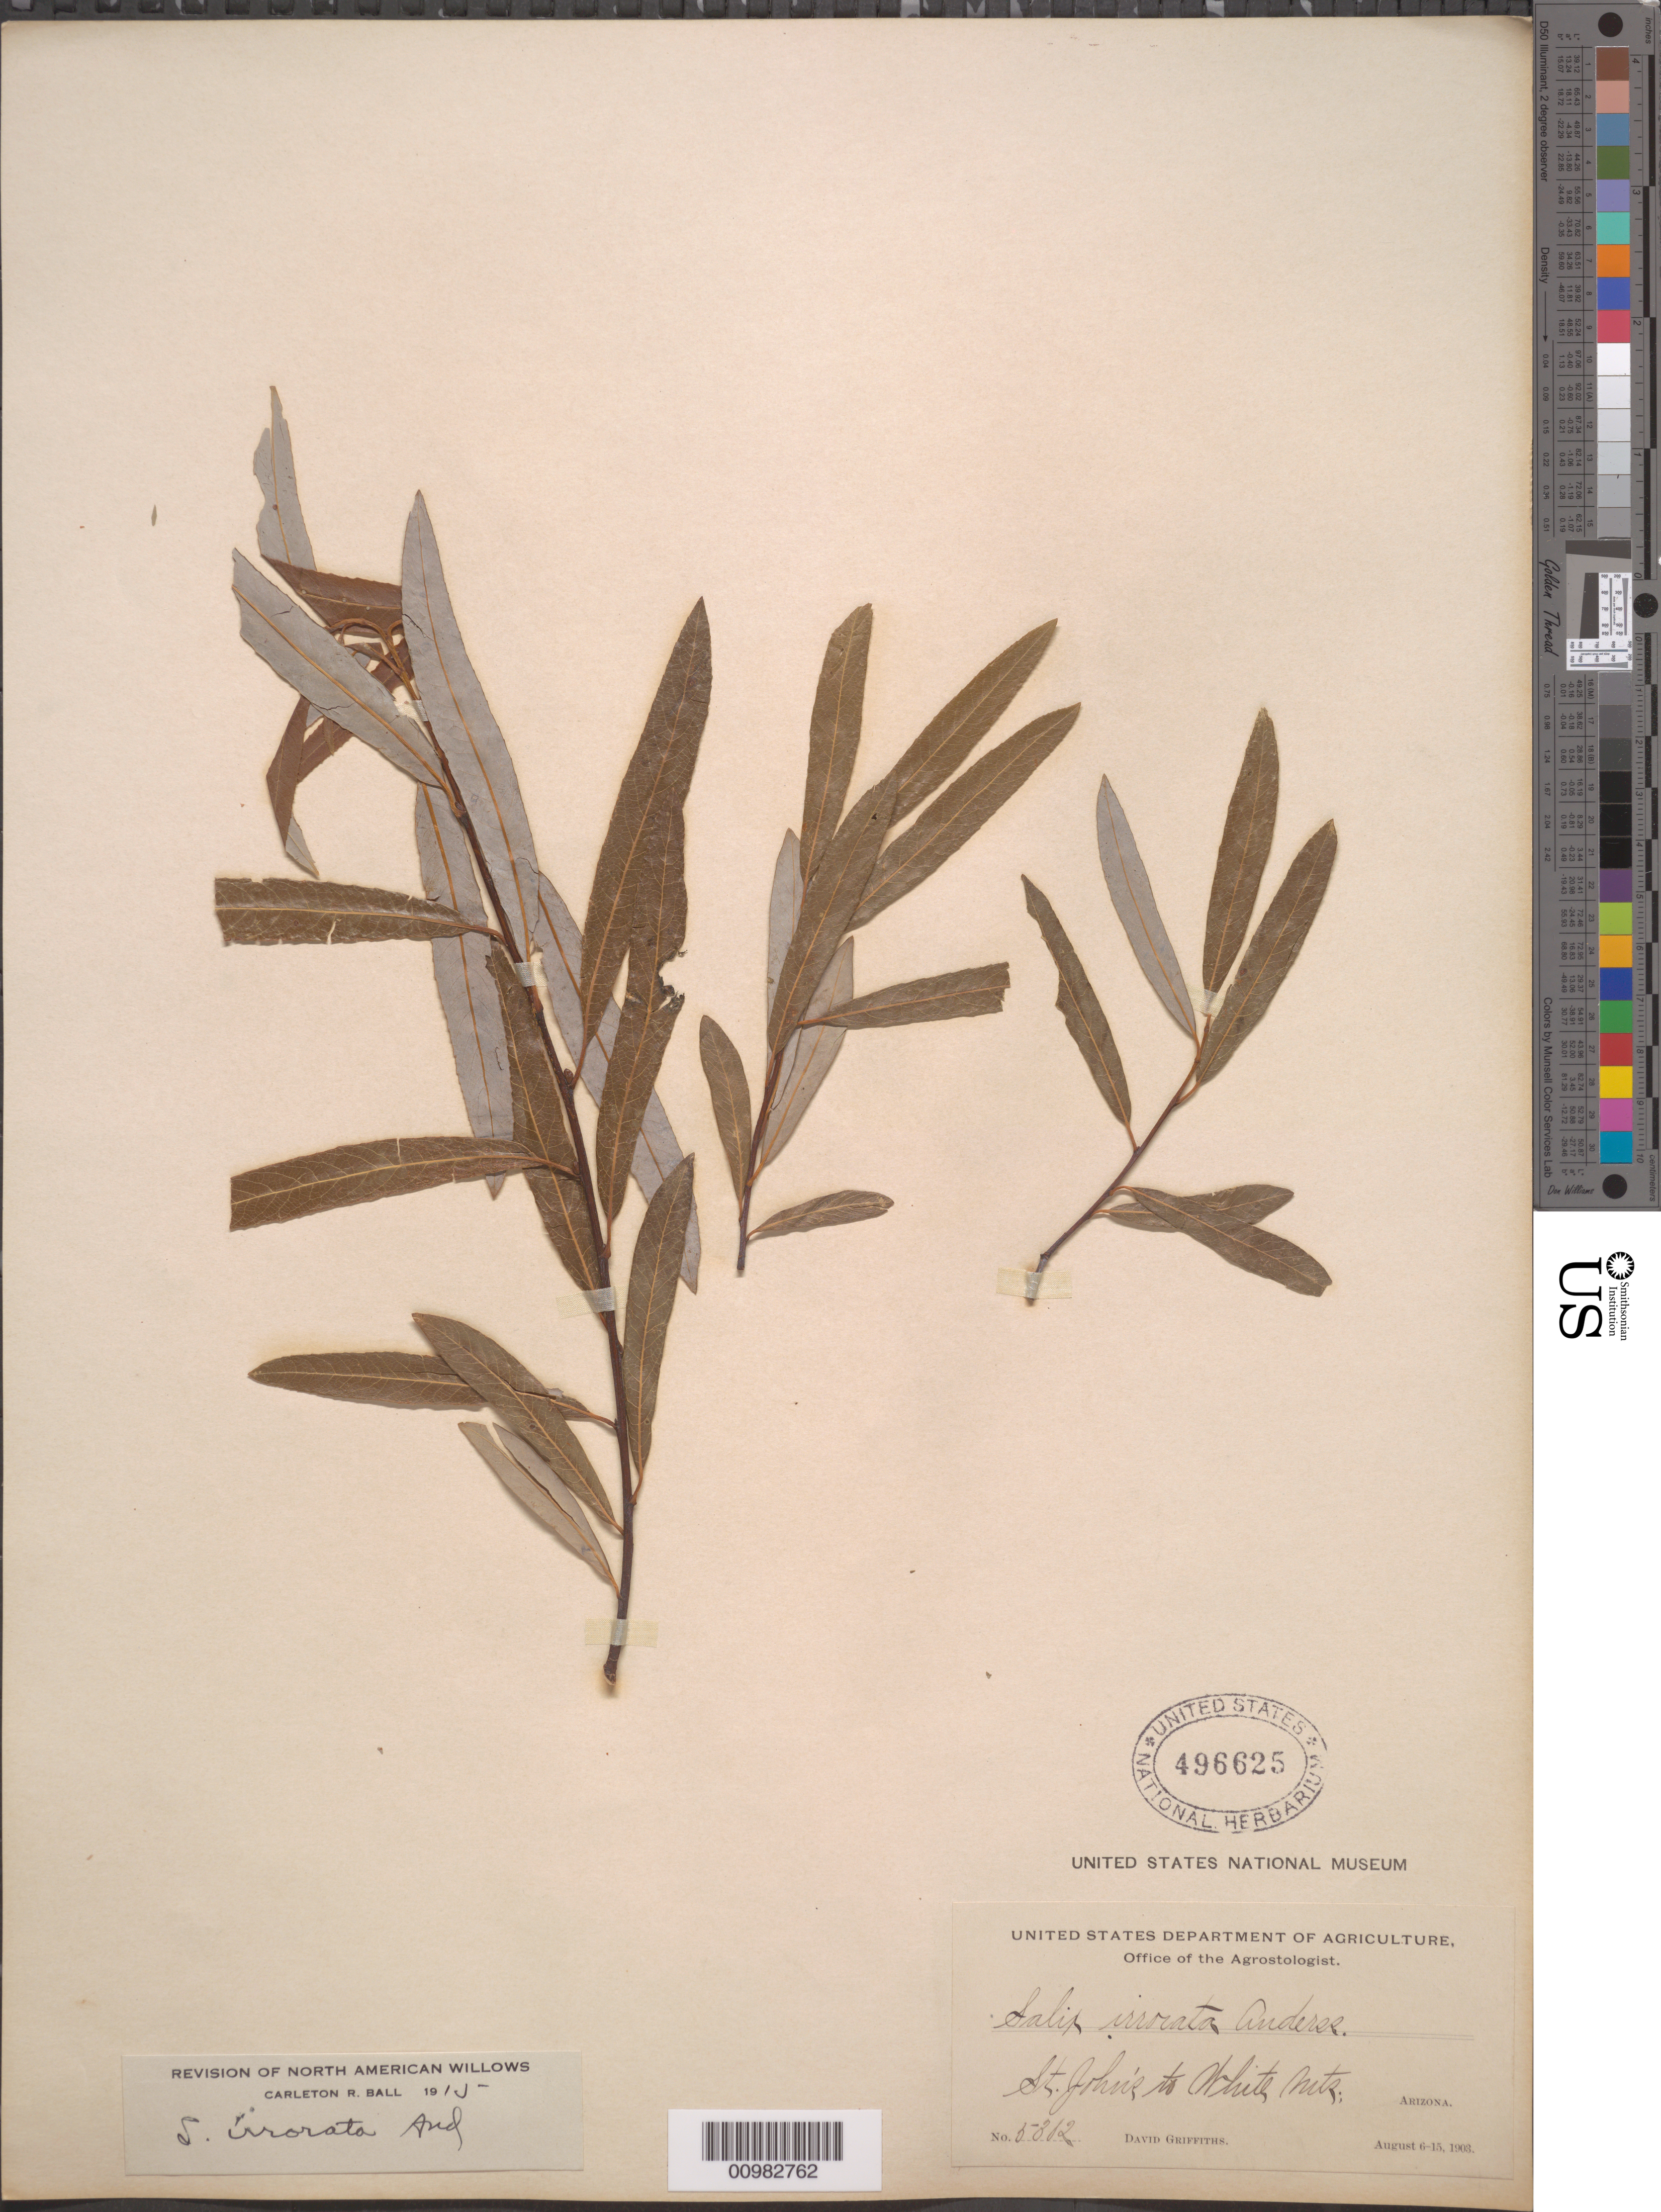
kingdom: Plantae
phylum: Tracheophyta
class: Magnoliopsida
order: Malpighiales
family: Salicaceae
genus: Salix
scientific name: Salix irrorata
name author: Andersson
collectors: D. Griffiths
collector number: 5302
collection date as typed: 06 Aug 1903 to 15 Aug 1903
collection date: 1903-08-06/1903-08-15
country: United States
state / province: Arizona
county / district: Apache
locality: St. John's to White Mountains.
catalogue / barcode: US 496625